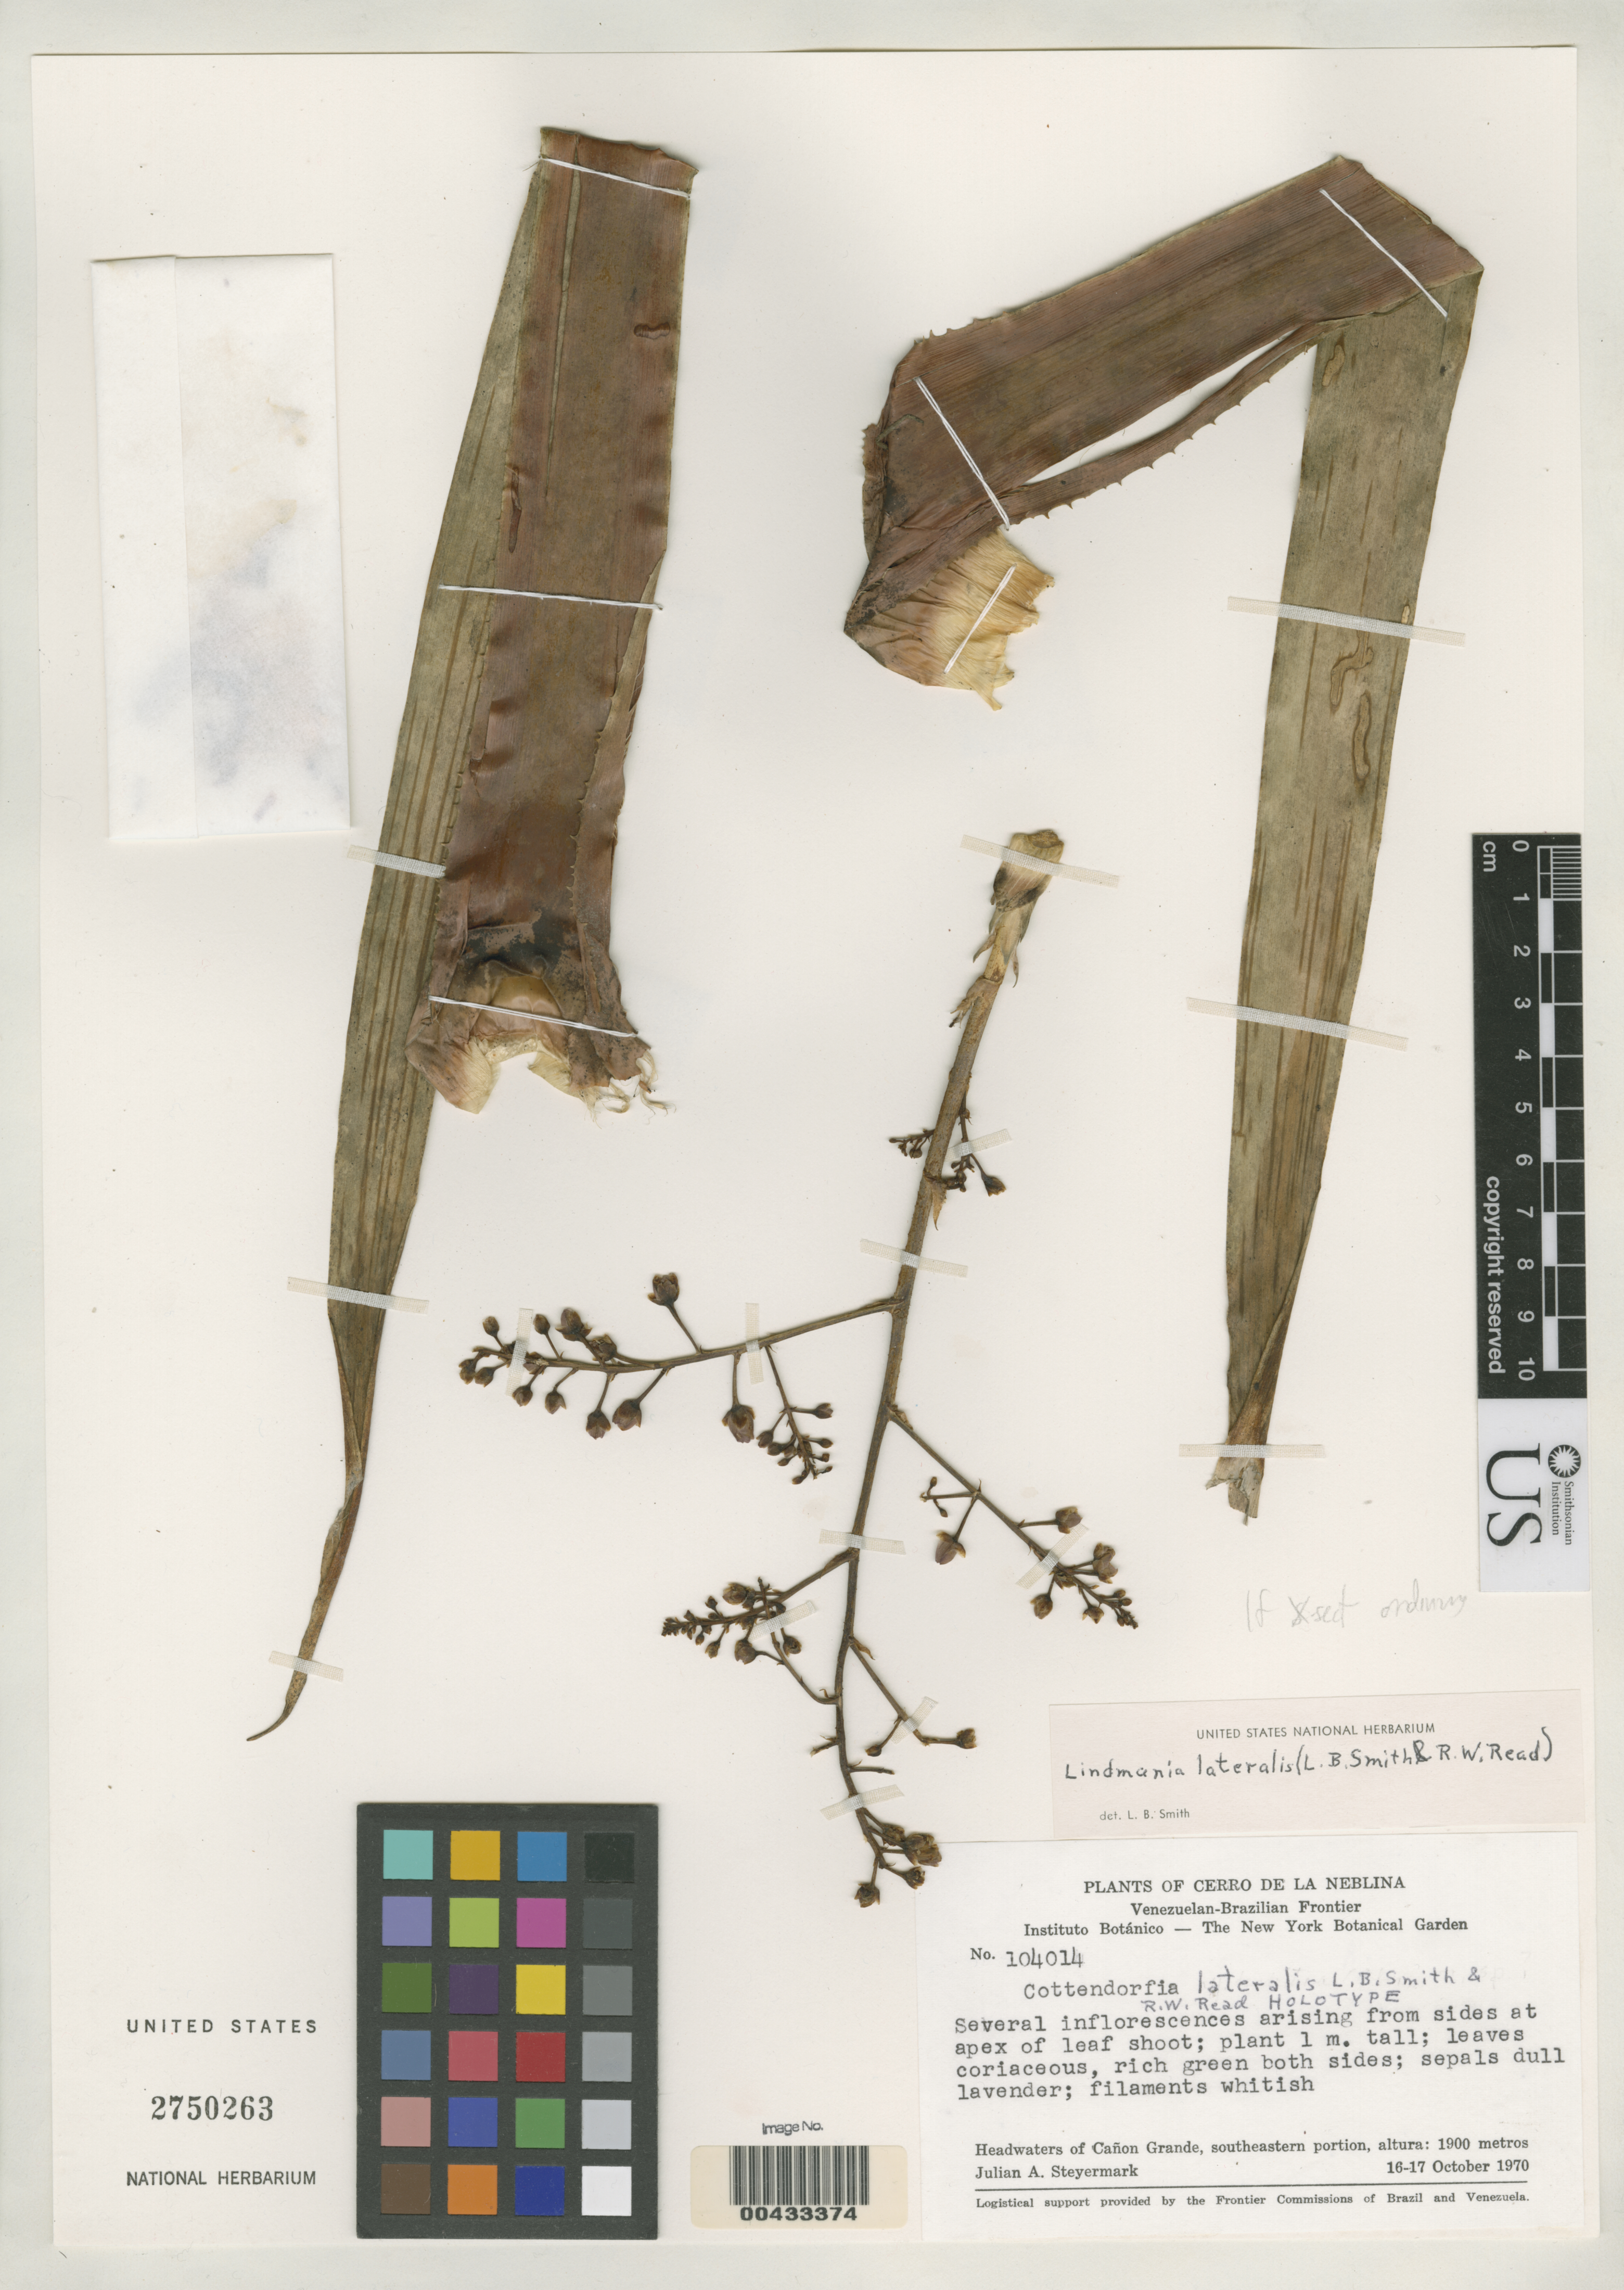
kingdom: Plantae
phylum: Tracheophyta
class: Liliopsida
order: Poales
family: Bromeliaceae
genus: Cottendorfia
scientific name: Cottendorfia lateralis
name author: L.B. Sm. & Read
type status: Holotype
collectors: J. Steyermark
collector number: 104014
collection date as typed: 16 Oct 1970 to 17 Oct 1970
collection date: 1970-10-16/1970-10-17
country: Venezuela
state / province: Amazonas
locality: Cerro de La Neblina, headwaters of Canon Grande, Venezuela-Brazil frontier.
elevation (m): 1900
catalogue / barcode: US 2750263